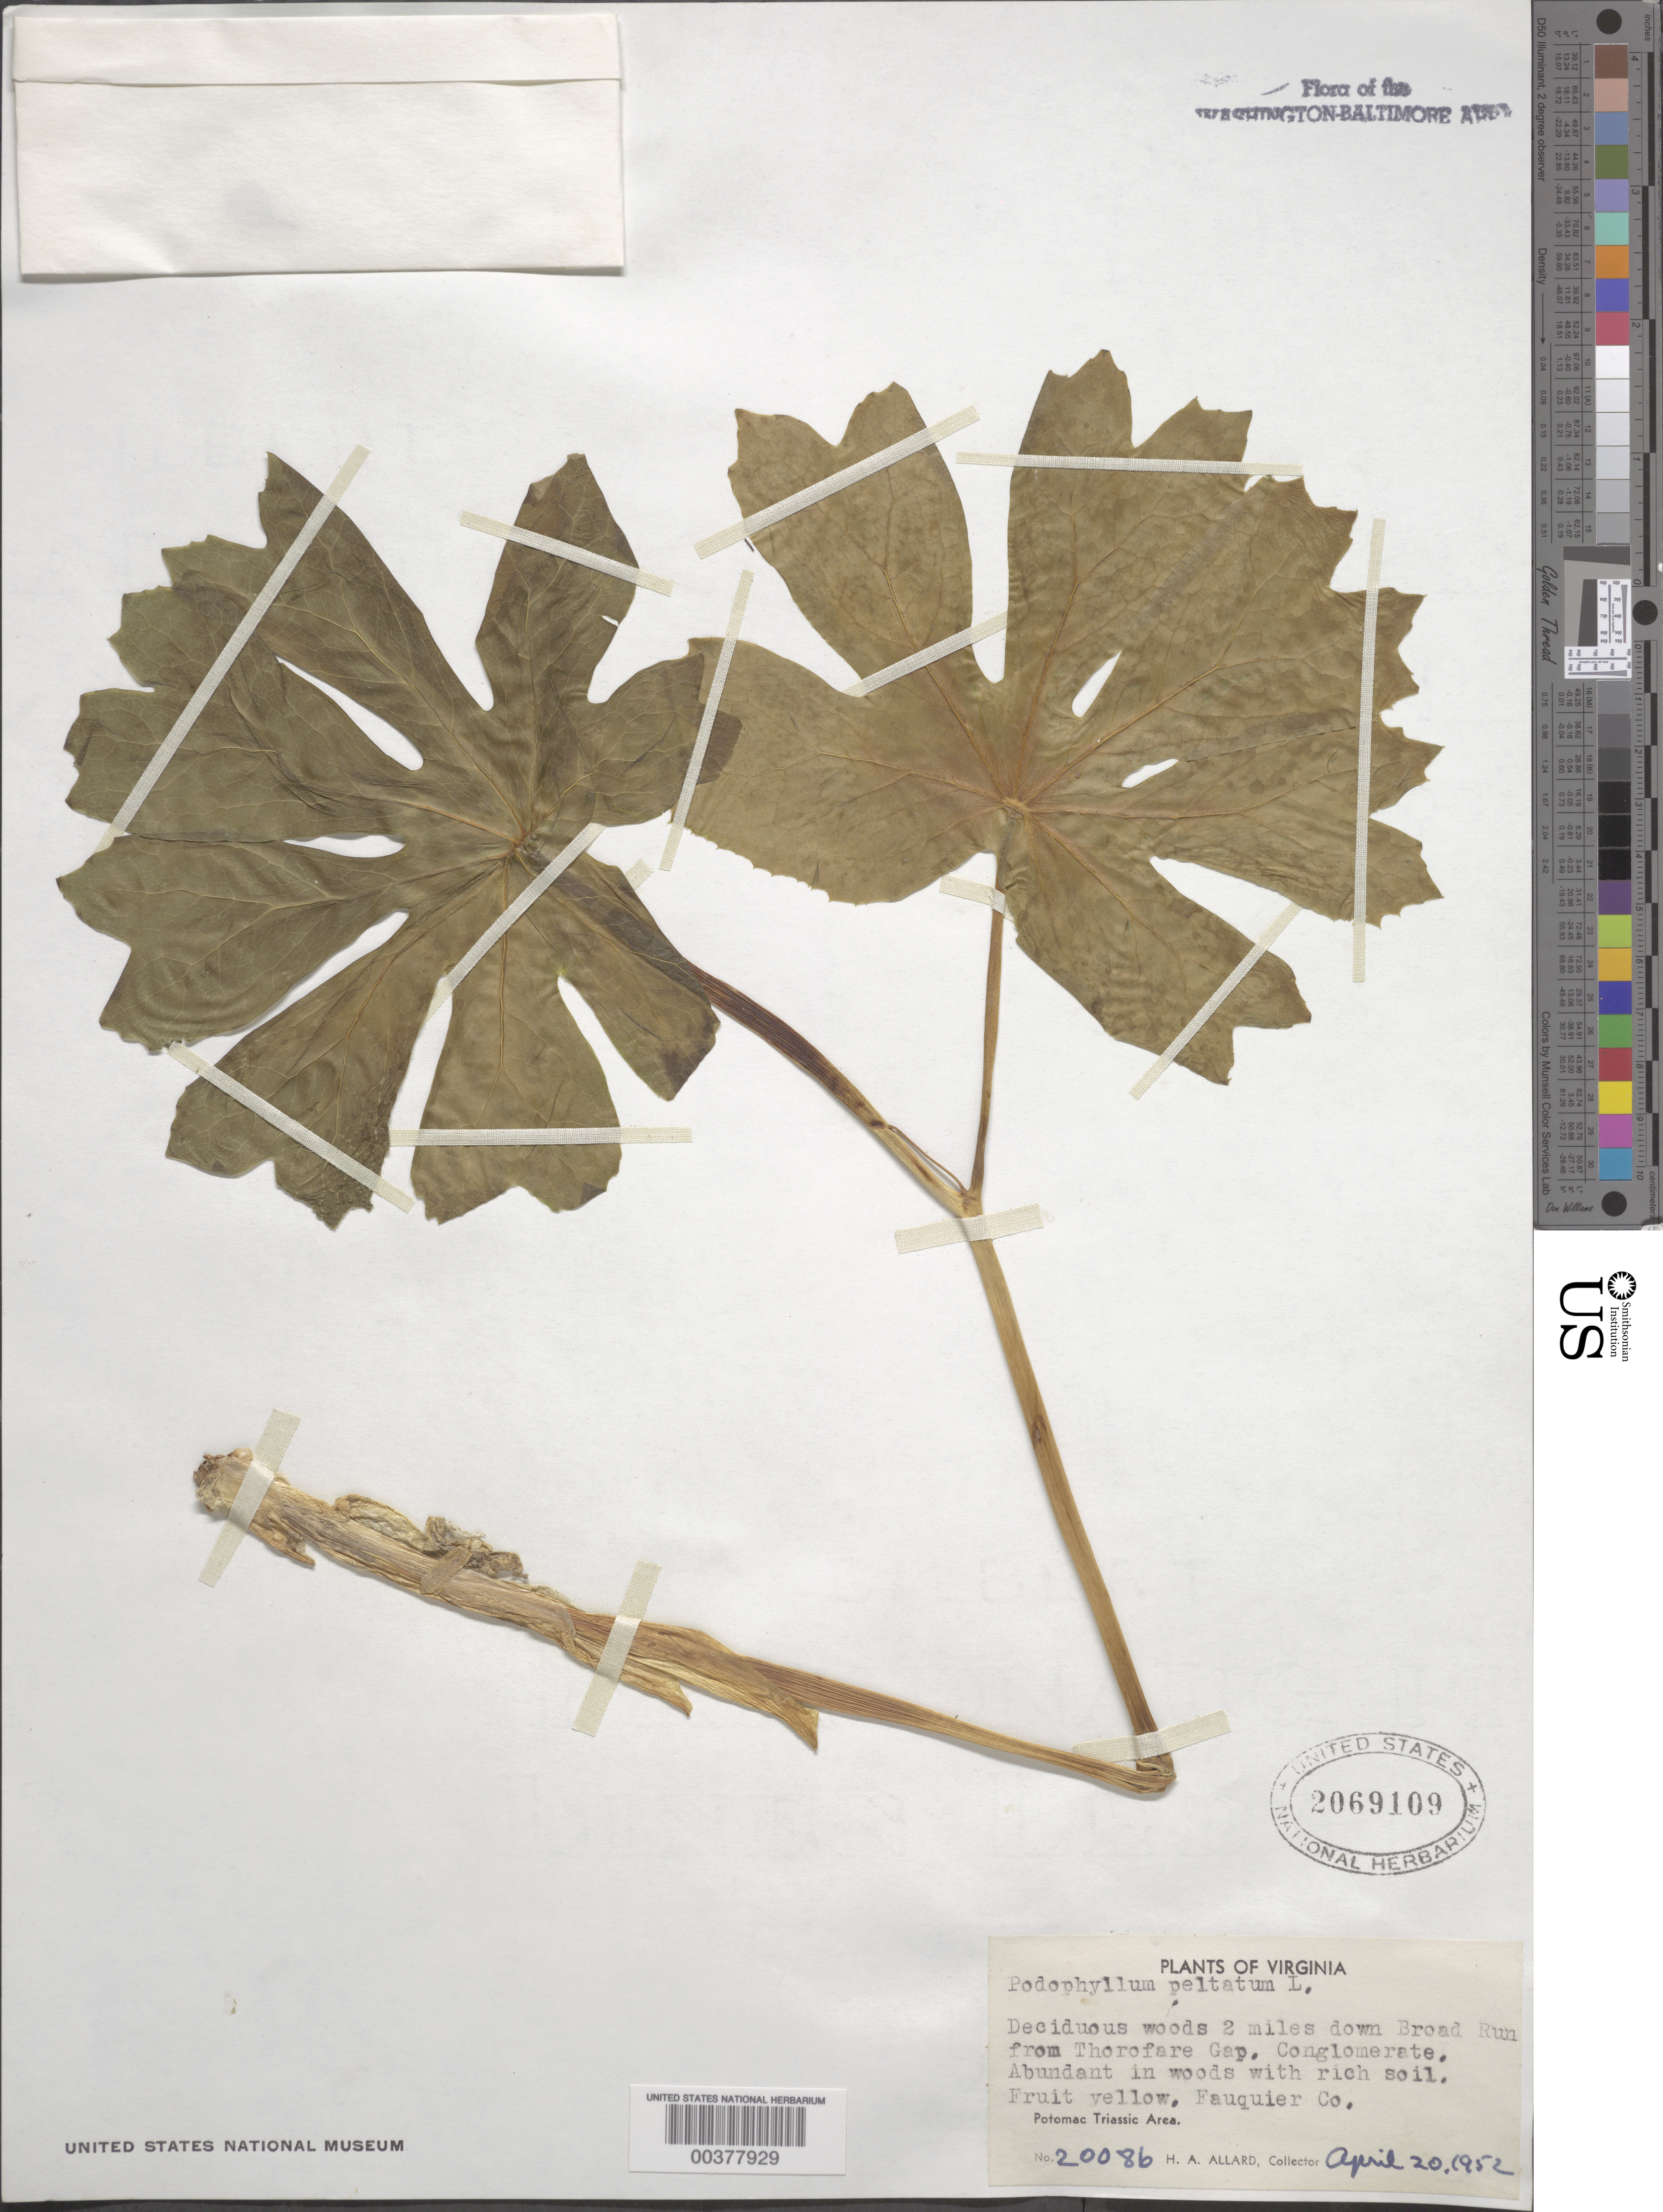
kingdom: Plantae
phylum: Tracheophyta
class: Magnoliopsida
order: Ranunculales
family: Berberidaceae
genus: Podophyllum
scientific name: Podophyllum peltatum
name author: L.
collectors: H. A. Allard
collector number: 20086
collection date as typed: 20 Apr 1952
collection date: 1952-04-20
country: United States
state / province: Virginia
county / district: Fauquier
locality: Broad Run near Thorofare Gap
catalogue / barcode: US 2069109